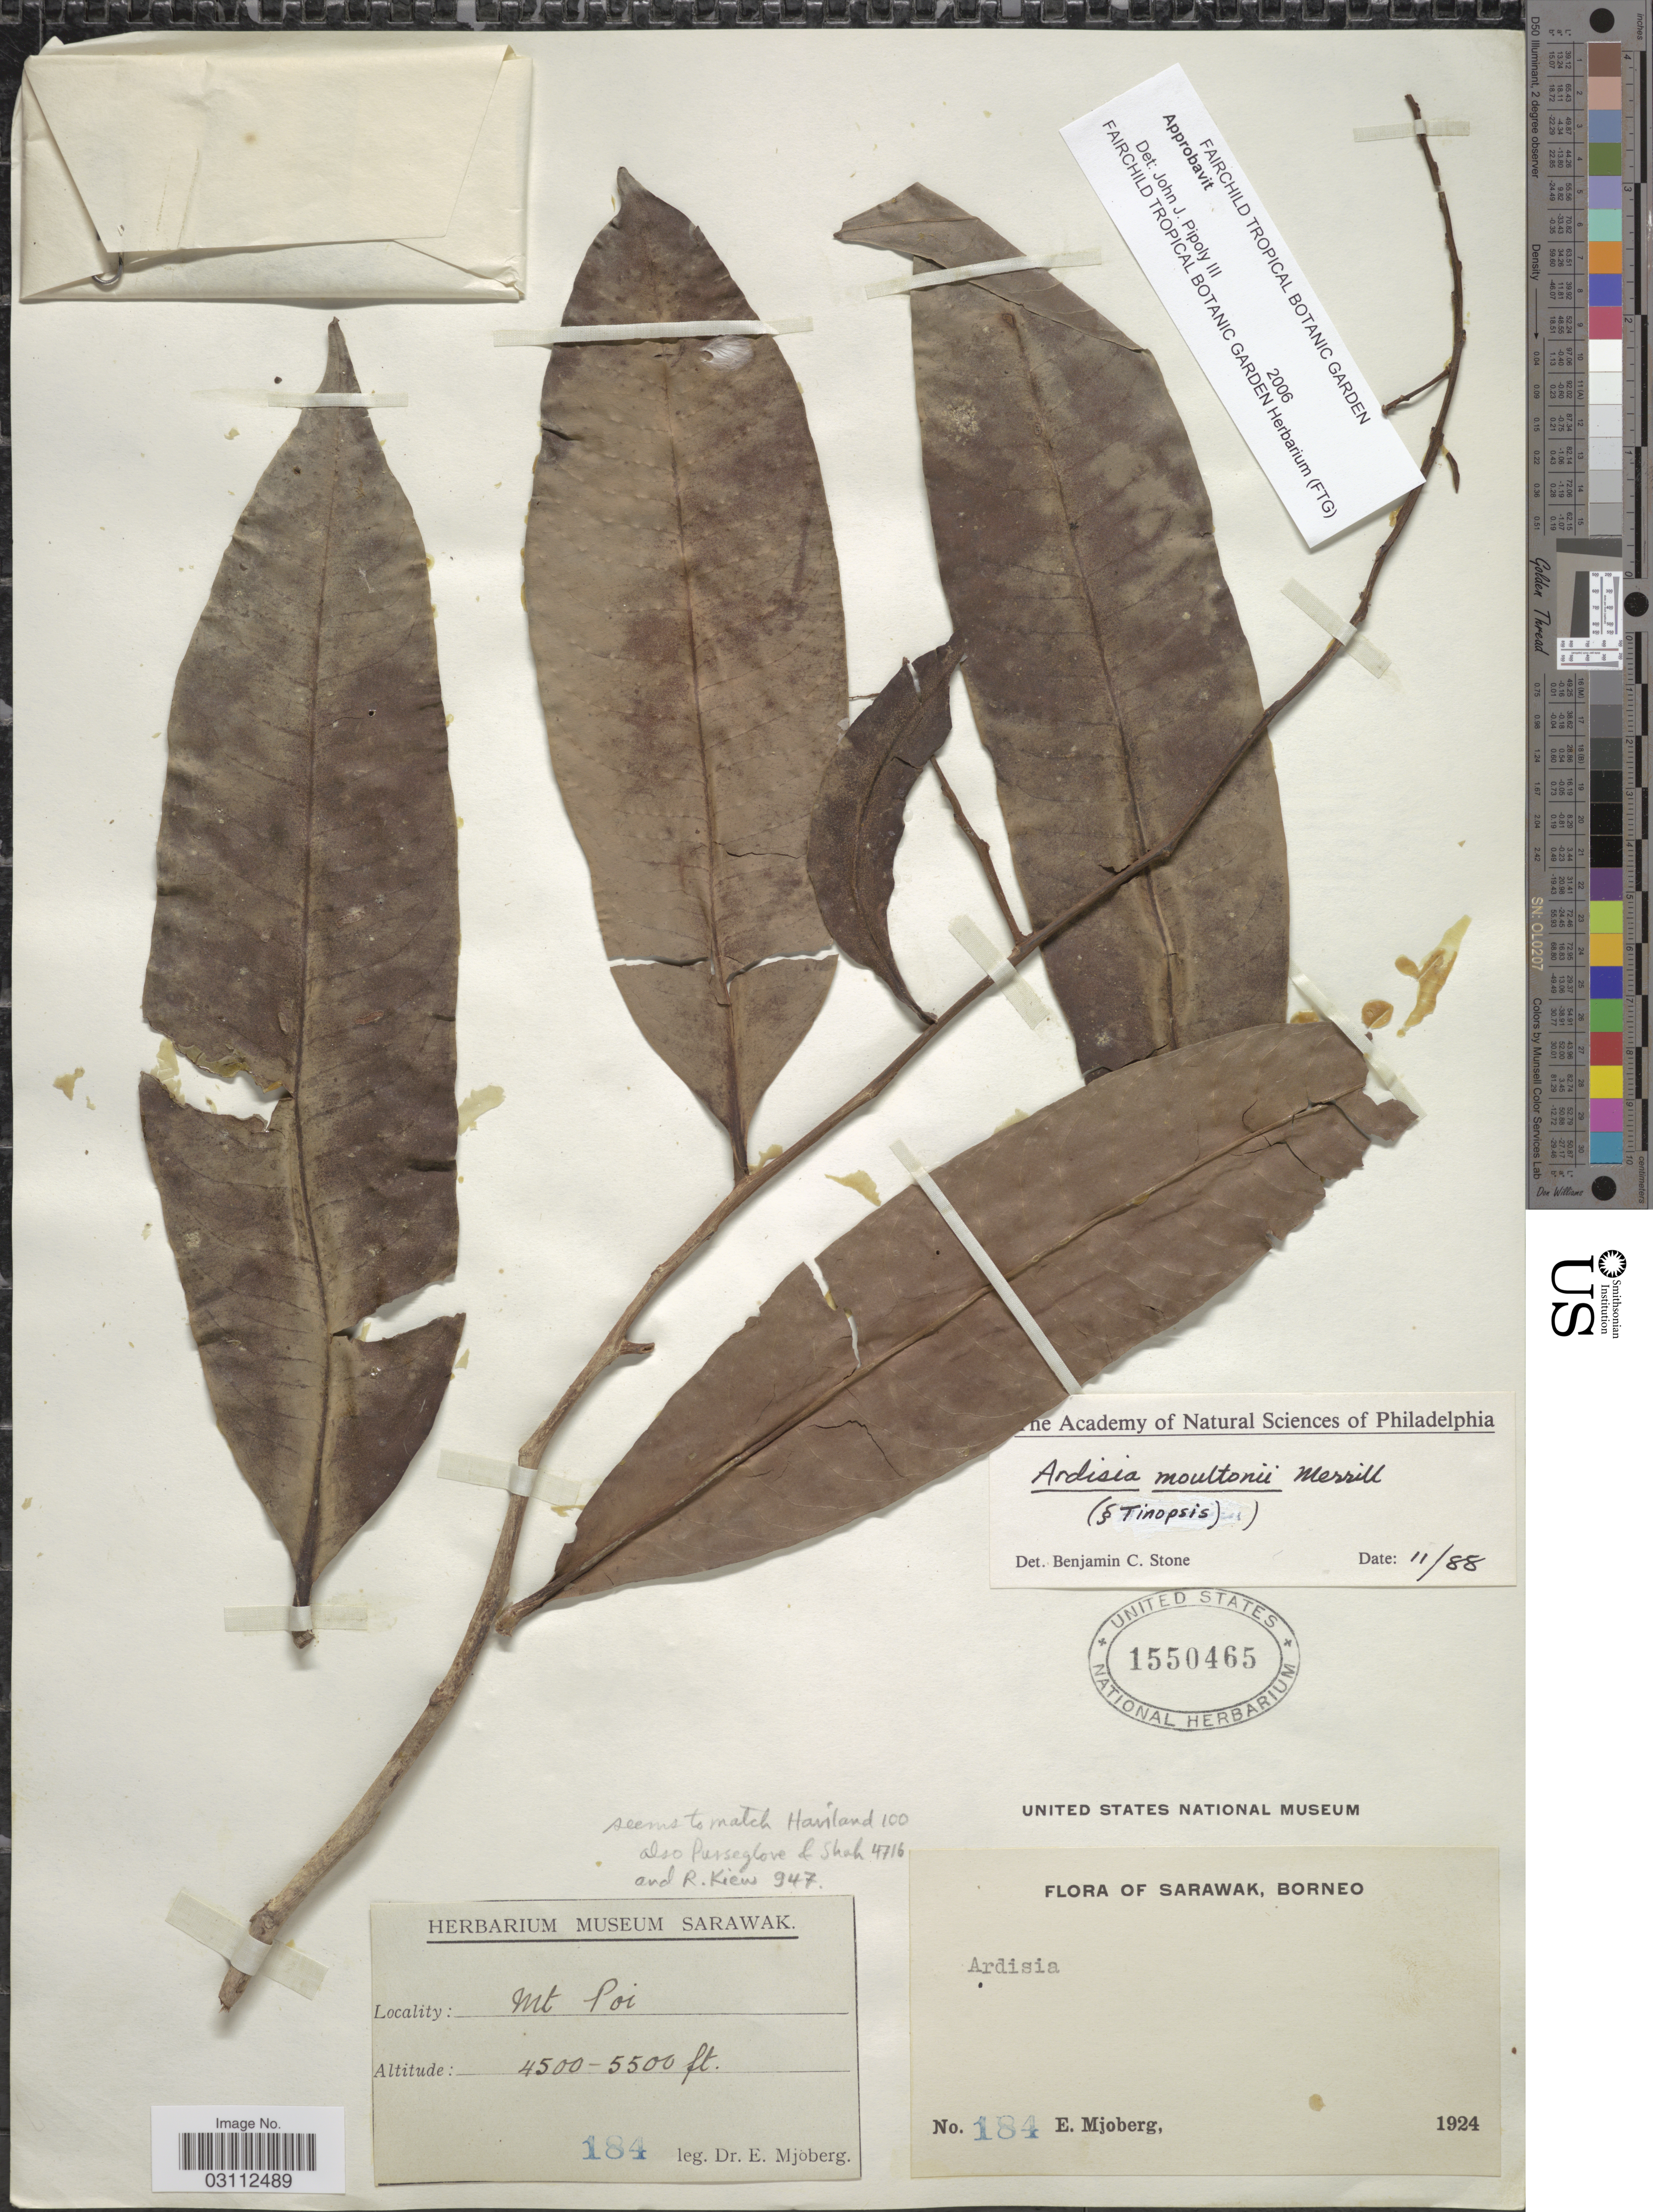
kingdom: Plantae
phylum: Tracheophyta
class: Magnoliopsida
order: Ericales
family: Primulaceae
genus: Ardisia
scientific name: Ardisia moultonii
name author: Merr.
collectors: E. Mjoberg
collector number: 184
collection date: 1924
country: Malaysia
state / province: Sarawak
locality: Mt Poi.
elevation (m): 1372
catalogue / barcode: US 1550465